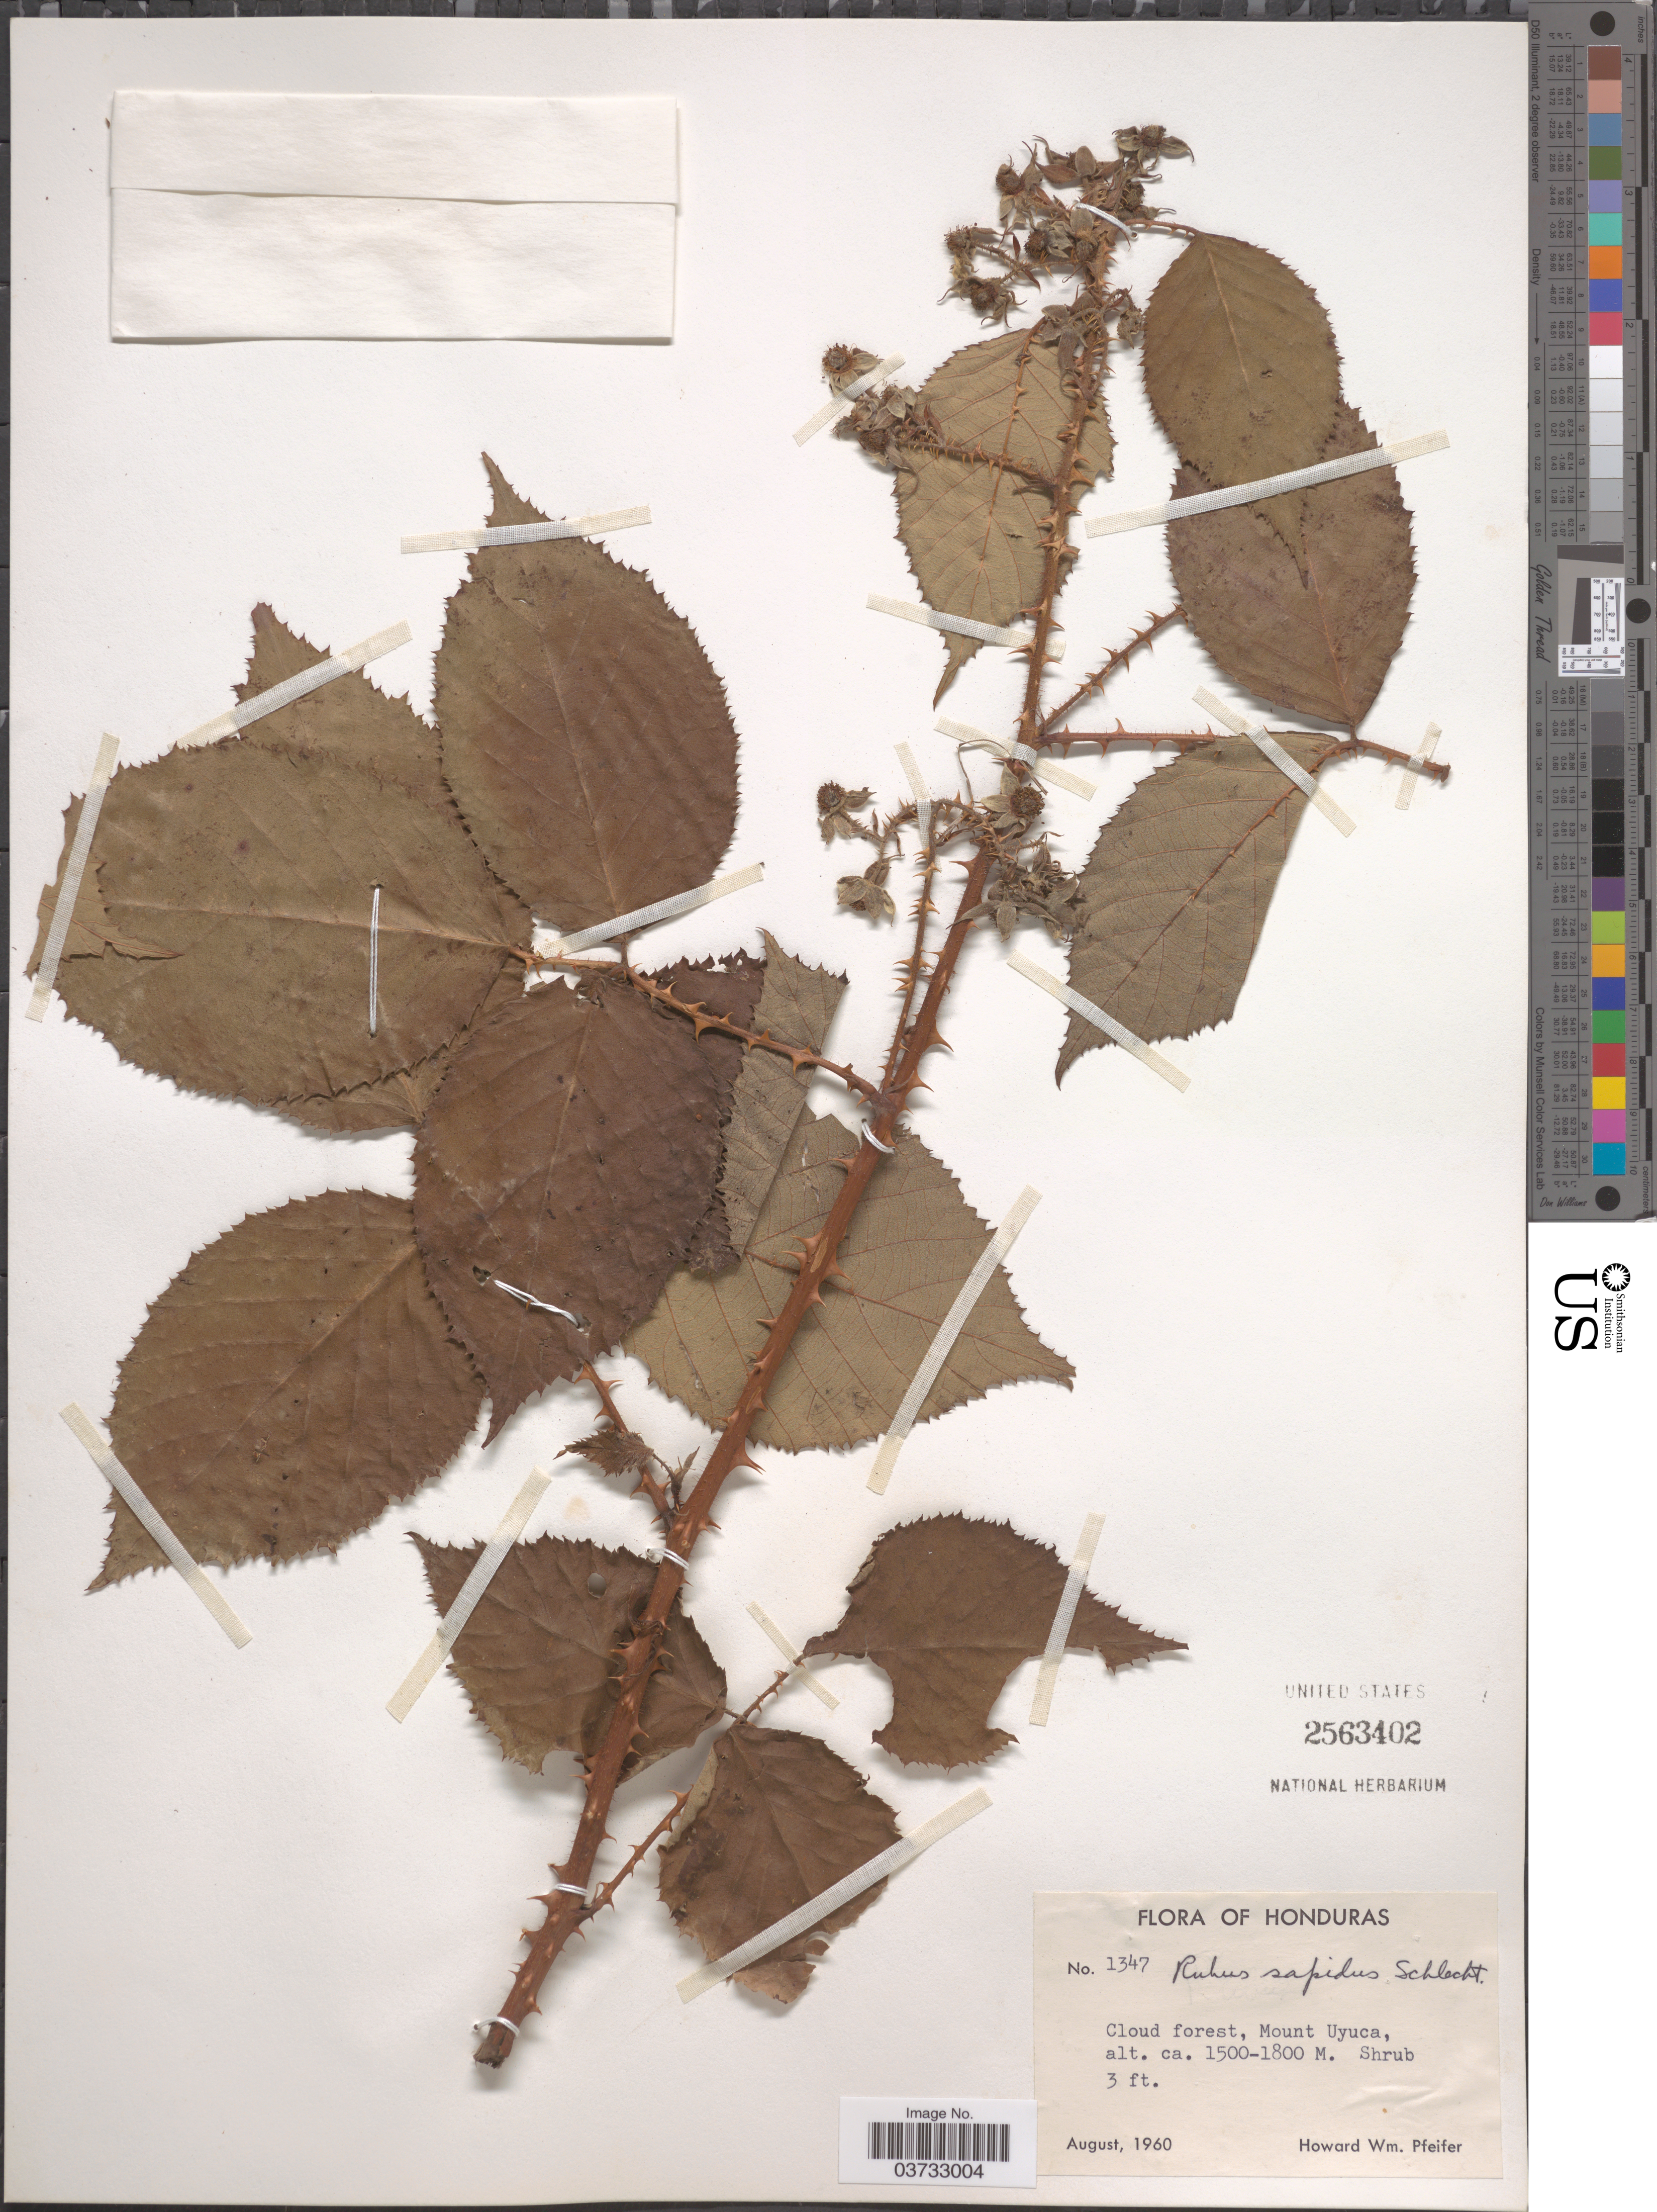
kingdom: Plantae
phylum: Tracheophyta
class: Magnoliopsida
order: Rosales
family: Rosaceae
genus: Rubus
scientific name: Rubus sapidus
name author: Schltdl.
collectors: H. W. Pfeifer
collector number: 1347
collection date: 1960-08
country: Honduras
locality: Cloud forest, Mount Uyuca.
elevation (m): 1500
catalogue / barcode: US 2563402